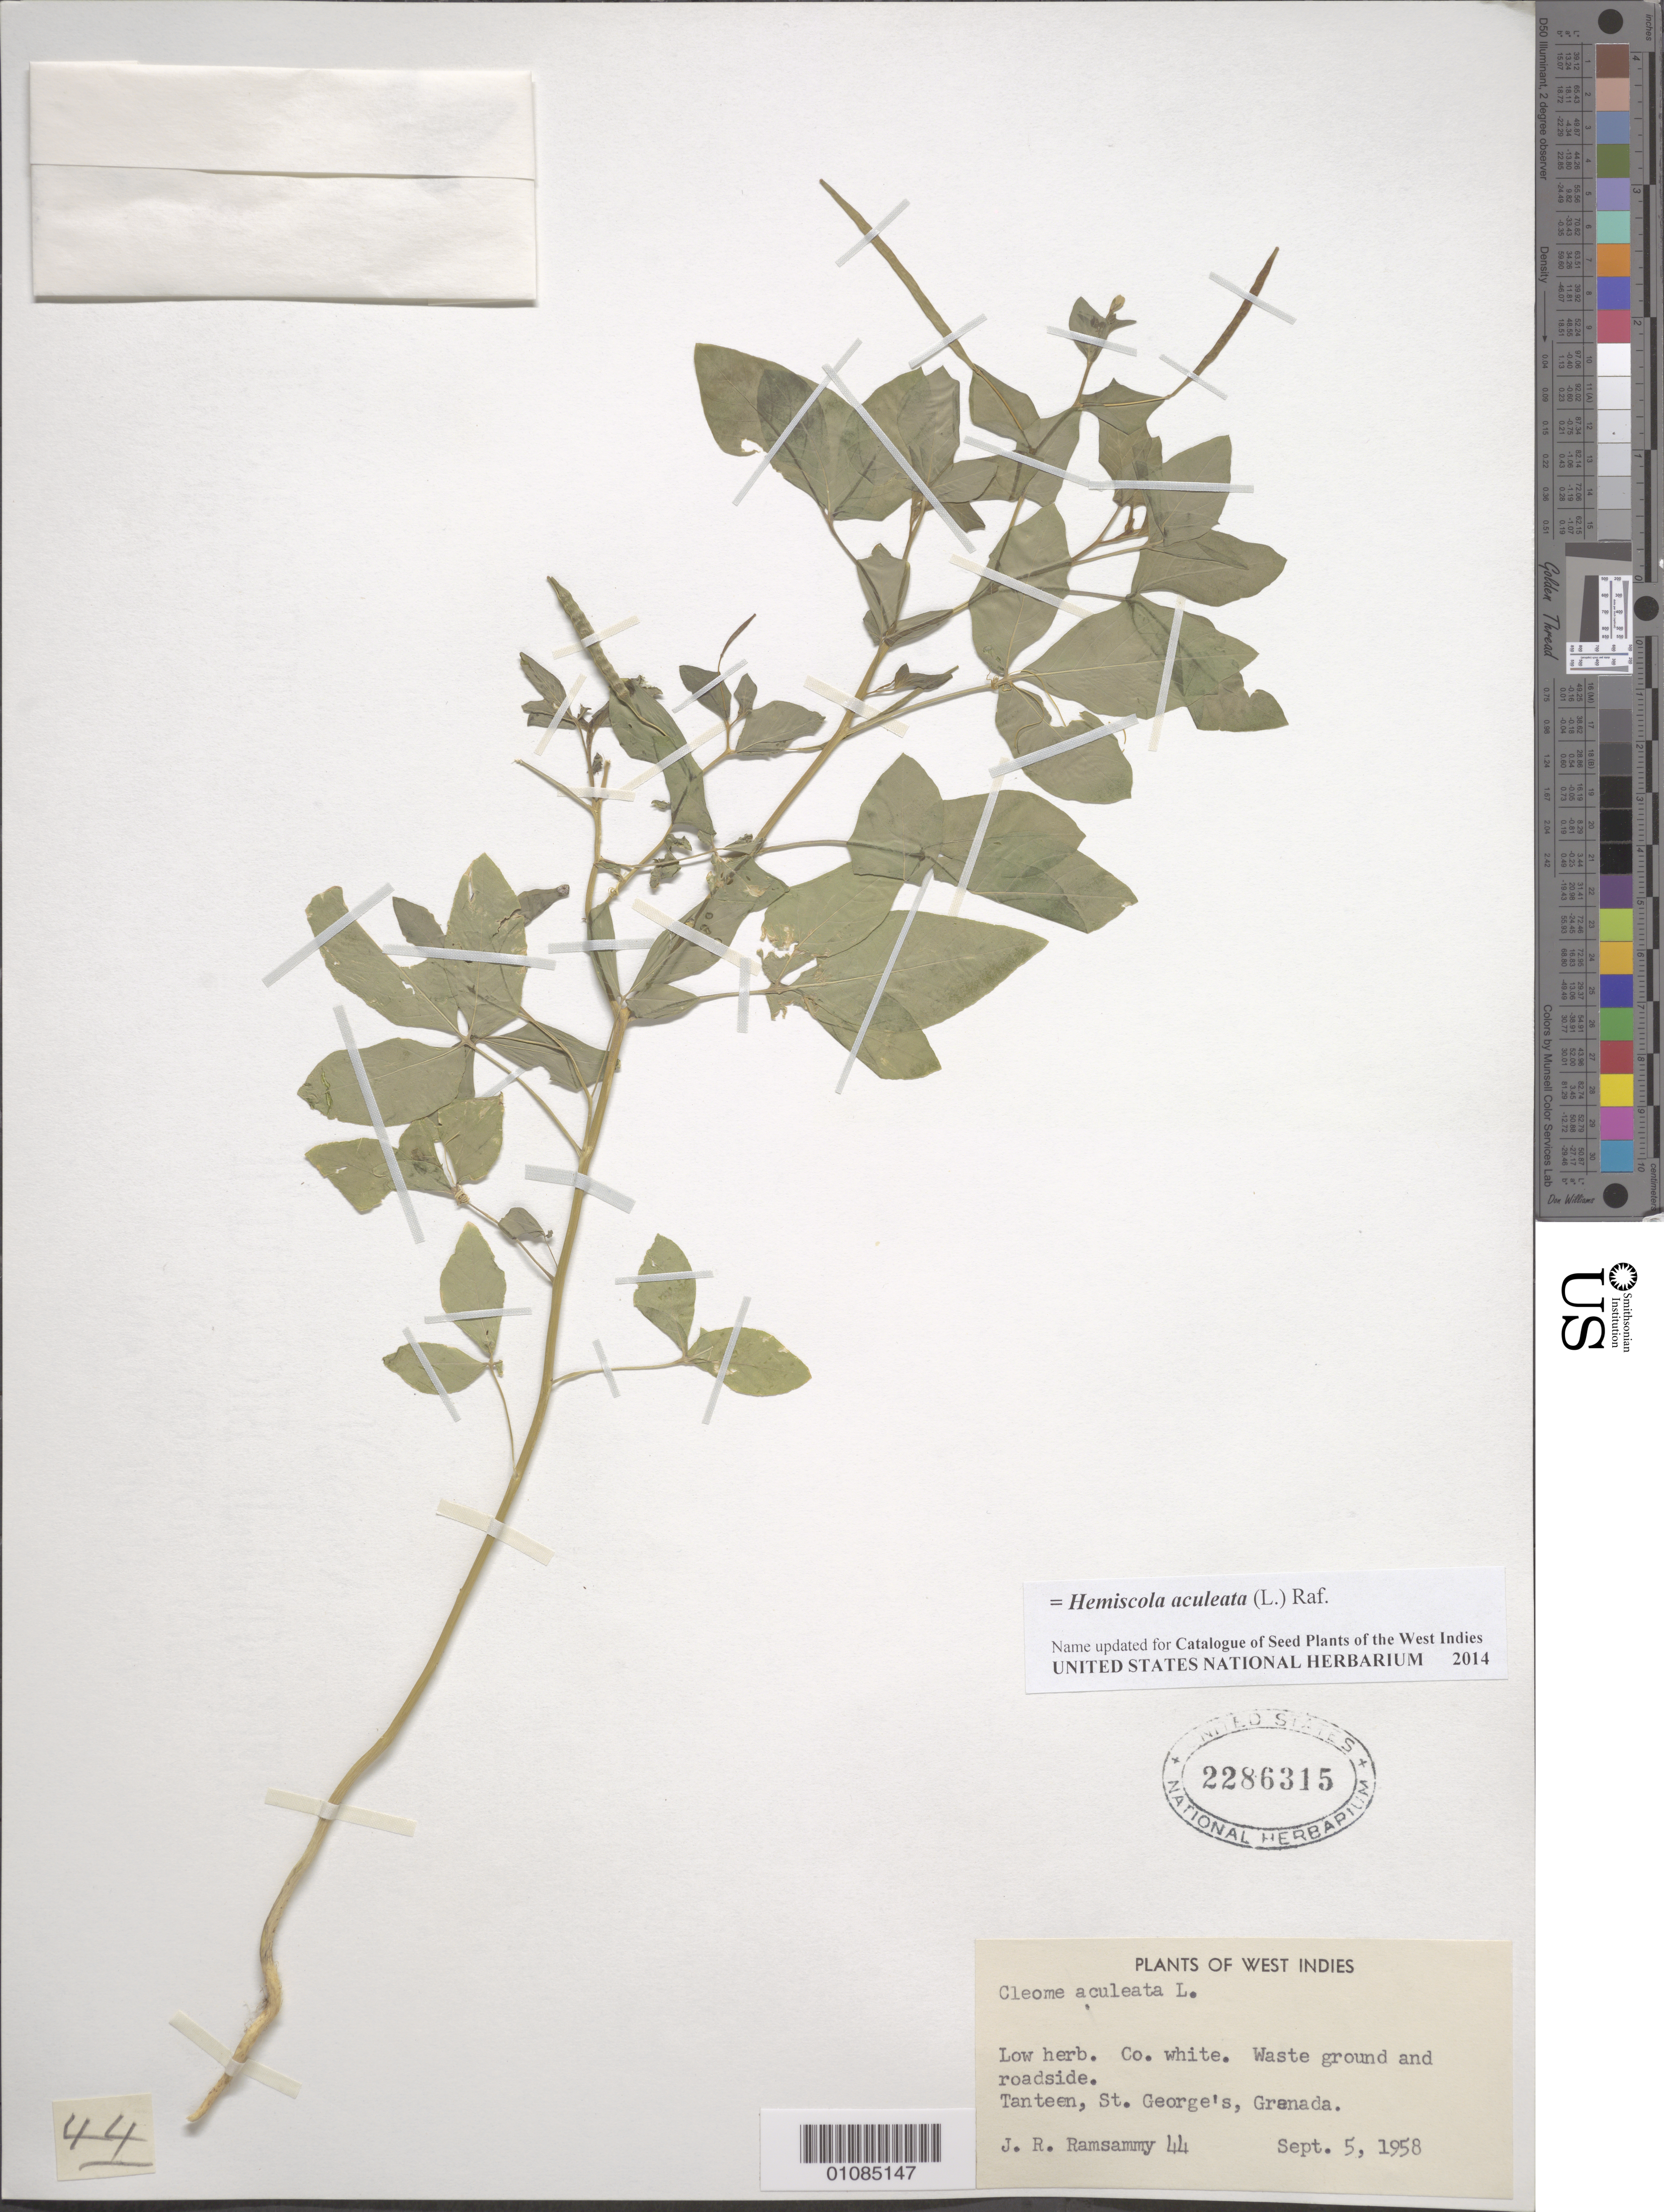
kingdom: Plantae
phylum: Tracheophyta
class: Magnoliopsida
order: Brassicales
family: Cleomaceae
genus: Tarenaya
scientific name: Tarenaya aculeata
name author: (L.) Soares Neto & Roalson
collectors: J. Ramsammy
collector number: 44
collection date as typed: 05 Sep 1958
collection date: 1958-09-05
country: Grenada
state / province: Saint George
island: Grenada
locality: Tanteen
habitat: Waste ground and roadside.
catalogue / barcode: US 2286315